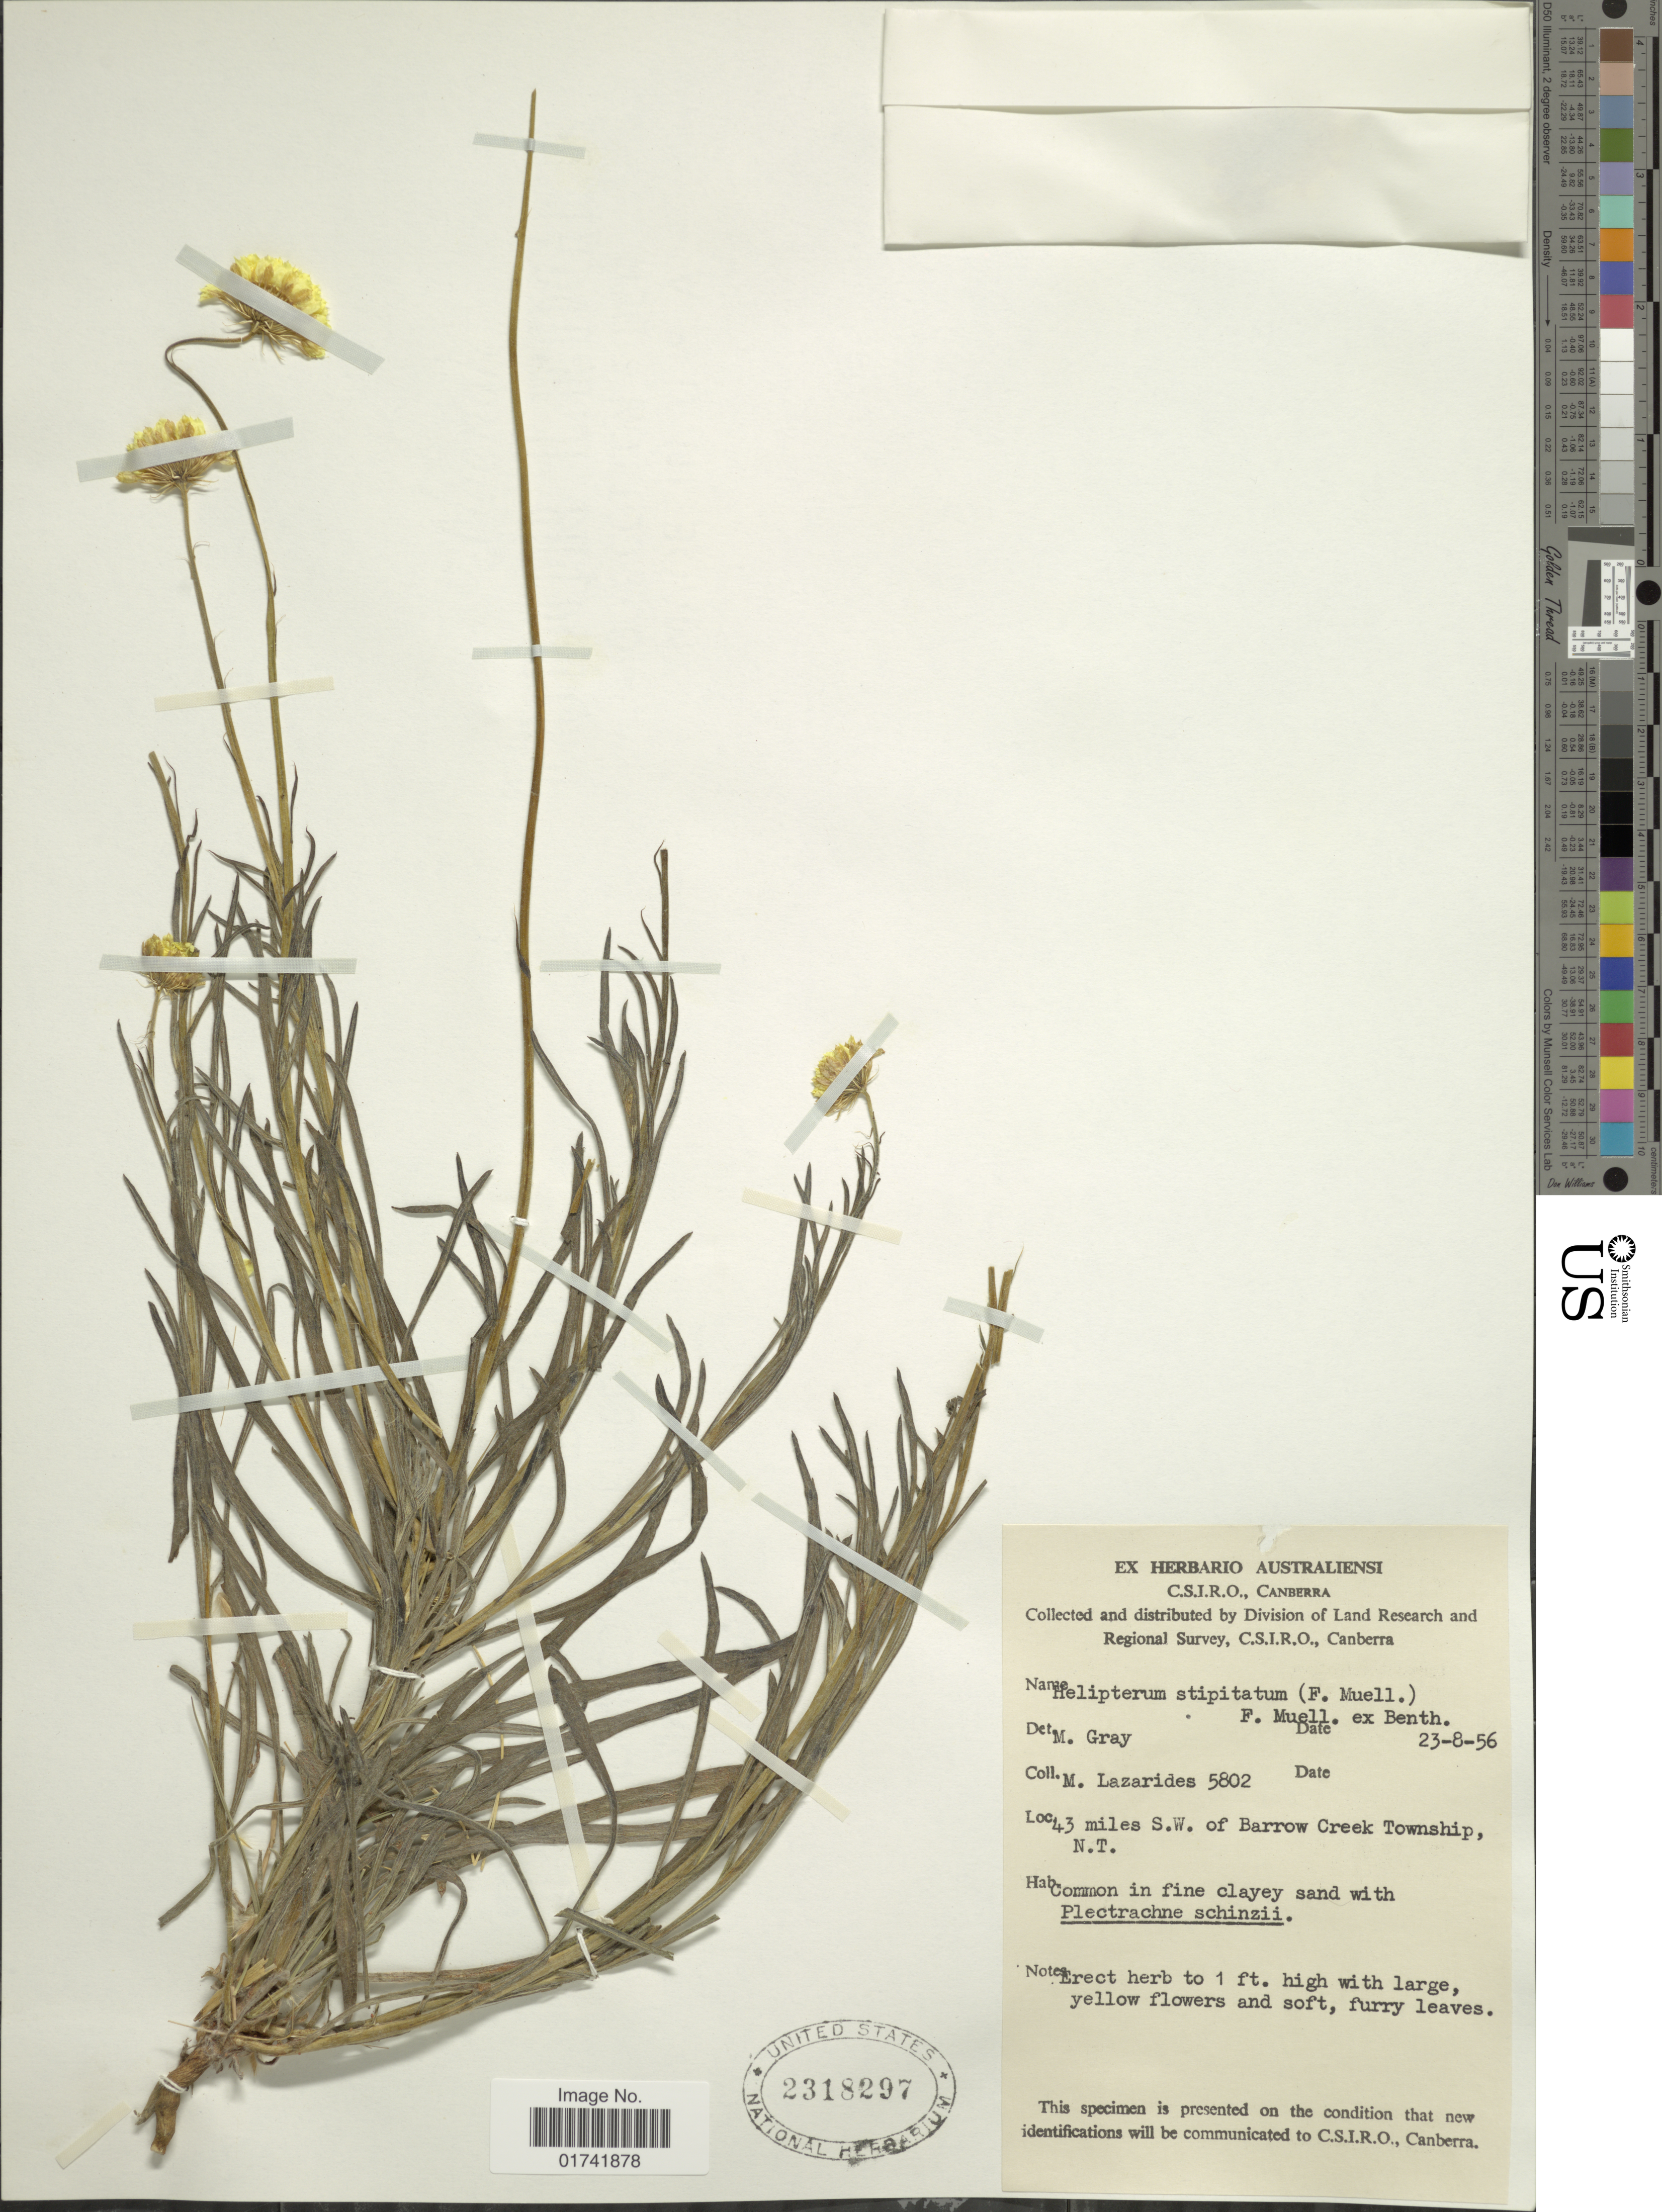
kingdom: Plantae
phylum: Tracheophyta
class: Magnoliopsida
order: Asterales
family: Asteraceae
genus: Leucochrysum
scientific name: Leucochrysum stipitatum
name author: (F. Muell.) Paul G. Wilson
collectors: M. Lazarides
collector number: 5802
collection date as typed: Transcribed d/m/y: 23/8/56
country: Australia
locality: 43 miles S.W. of Barrow Creek Township, N.T.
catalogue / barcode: US 2318297